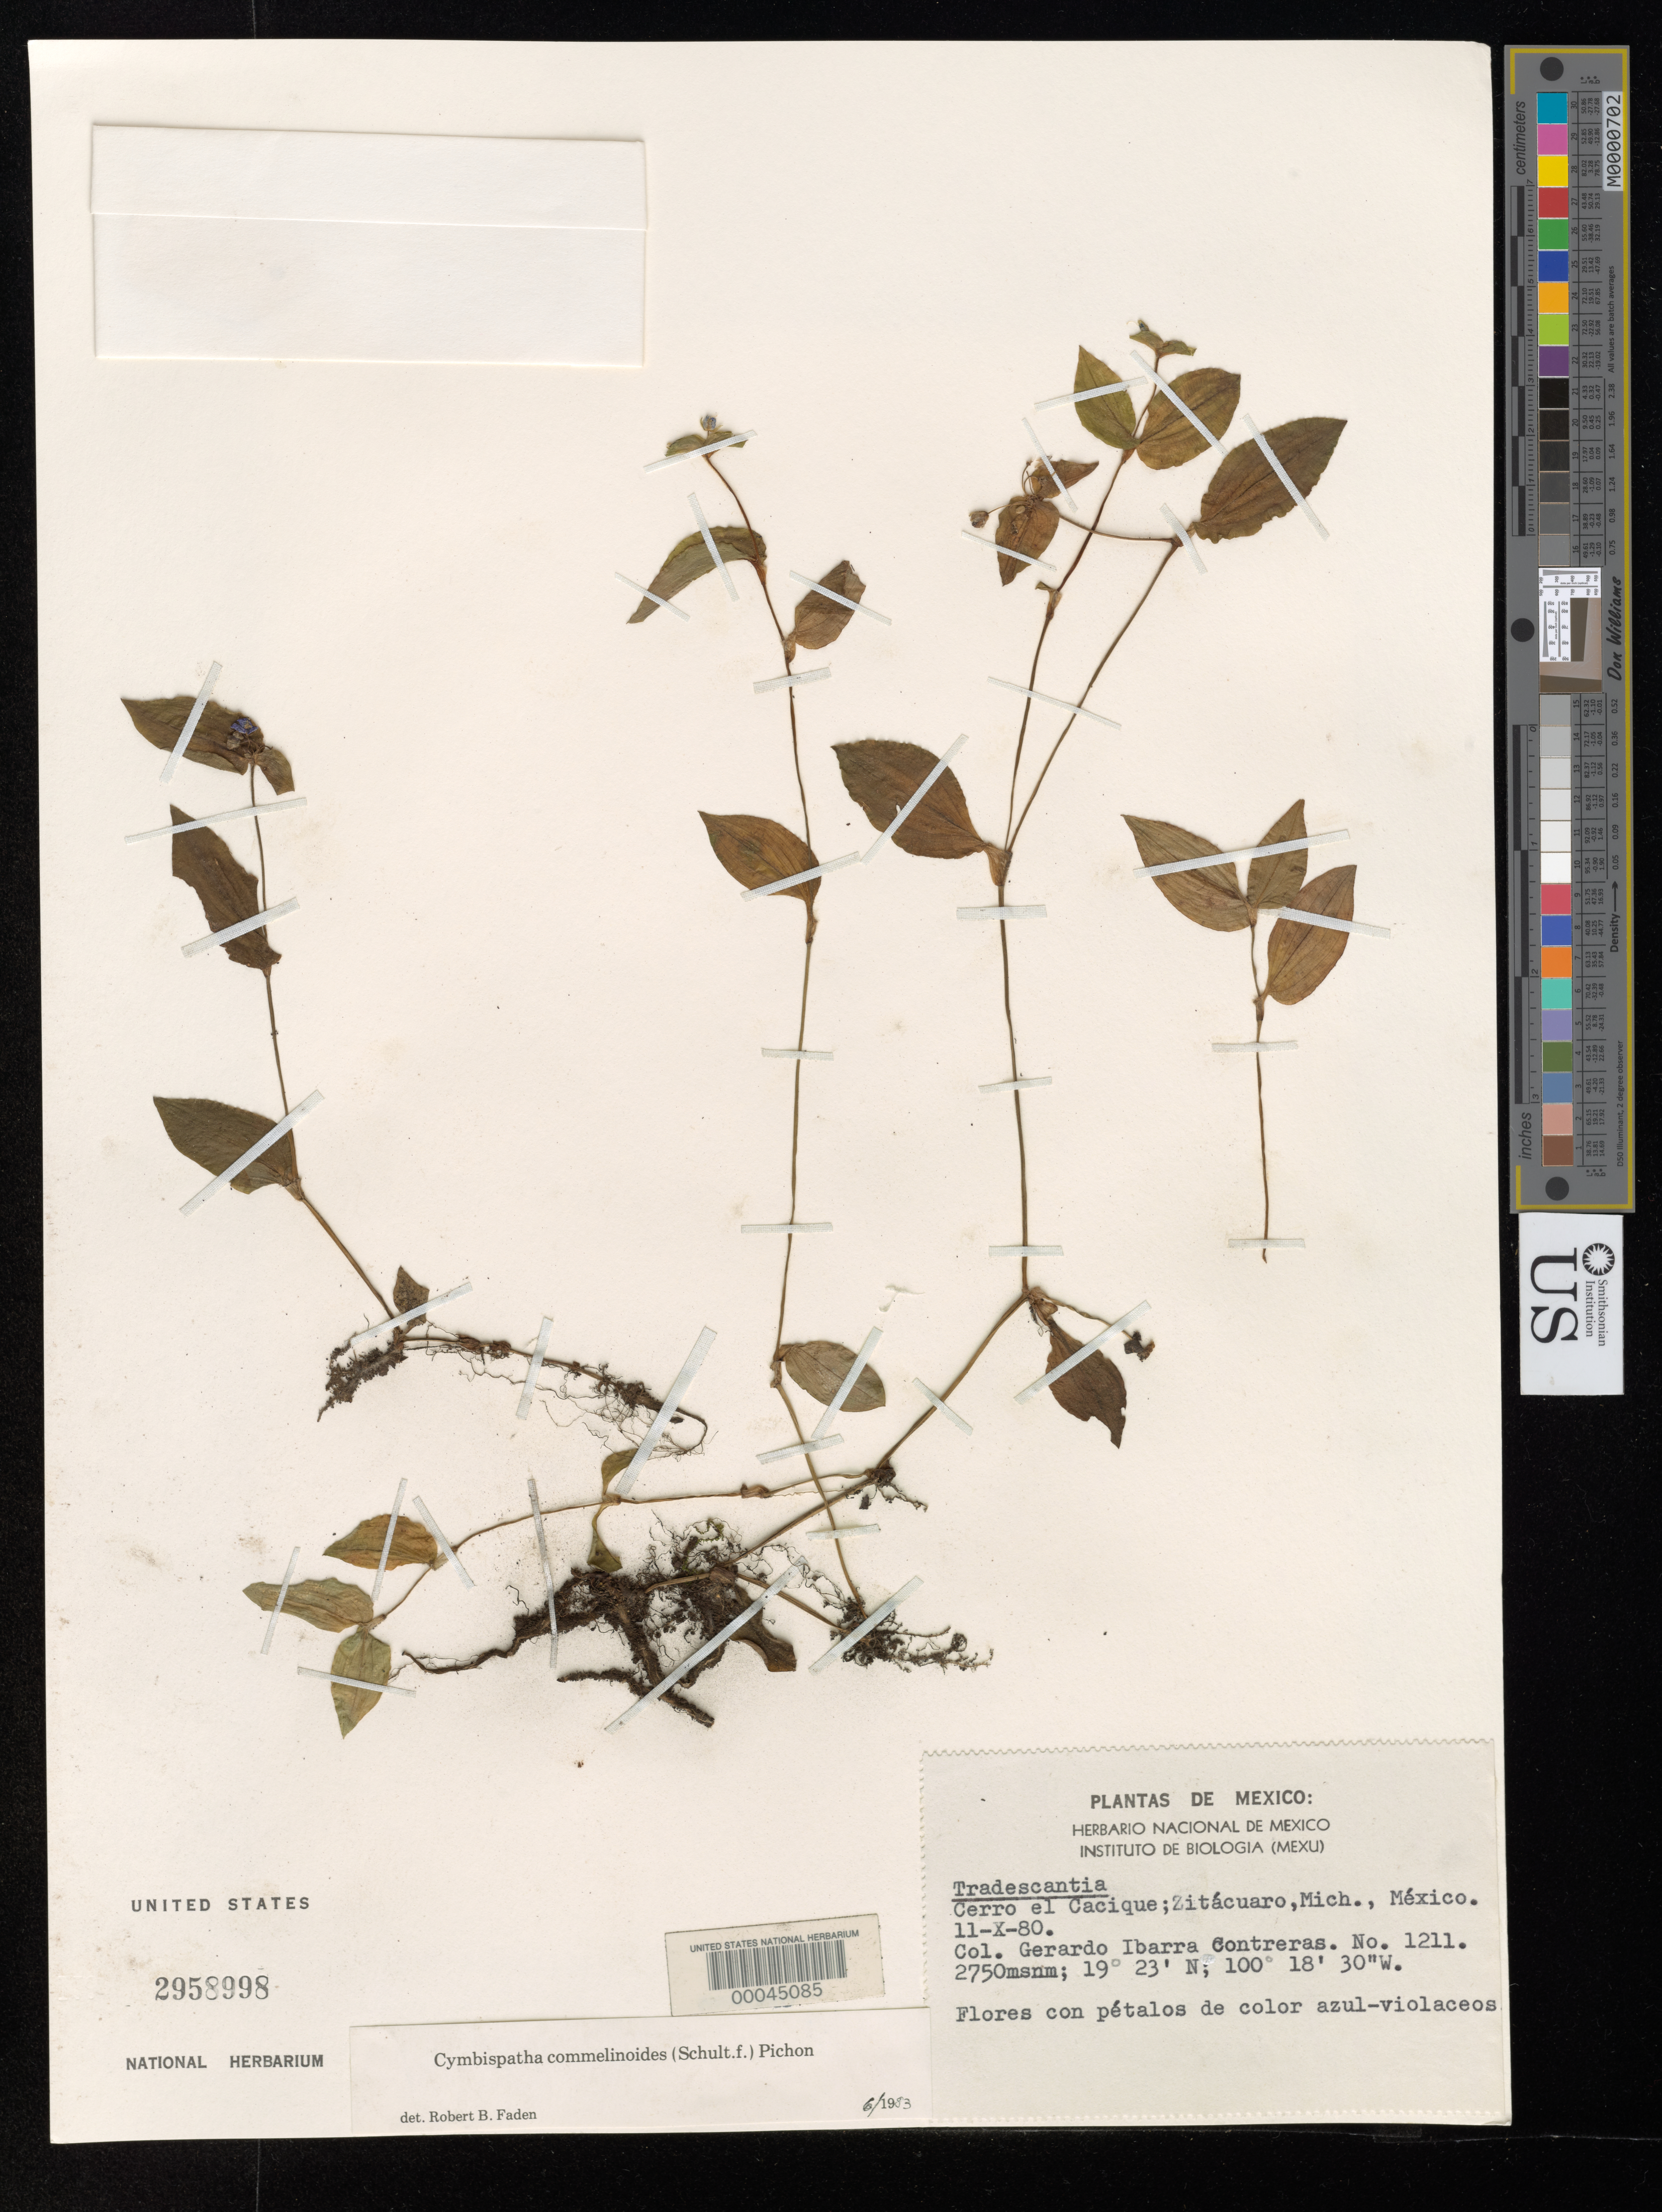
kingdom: Plantae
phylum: Tracheophyta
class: Liliopsida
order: Commelinales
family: Commelinaceae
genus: Tradescantia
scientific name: Tradescantia commelinoides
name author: Schult. & Schult. f.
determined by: Faden, Robert B., (US), Smithsonian Institution - National Museum of Natural History (UNITED STATES)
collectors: G. Contreras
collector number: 1211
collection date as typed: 11 Oct 1980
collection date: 1980-10-11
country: Mexico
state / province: Michoacán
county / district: Zitácuaro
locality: Cerro El Cacique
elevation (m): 2750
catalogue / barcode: US 2958998